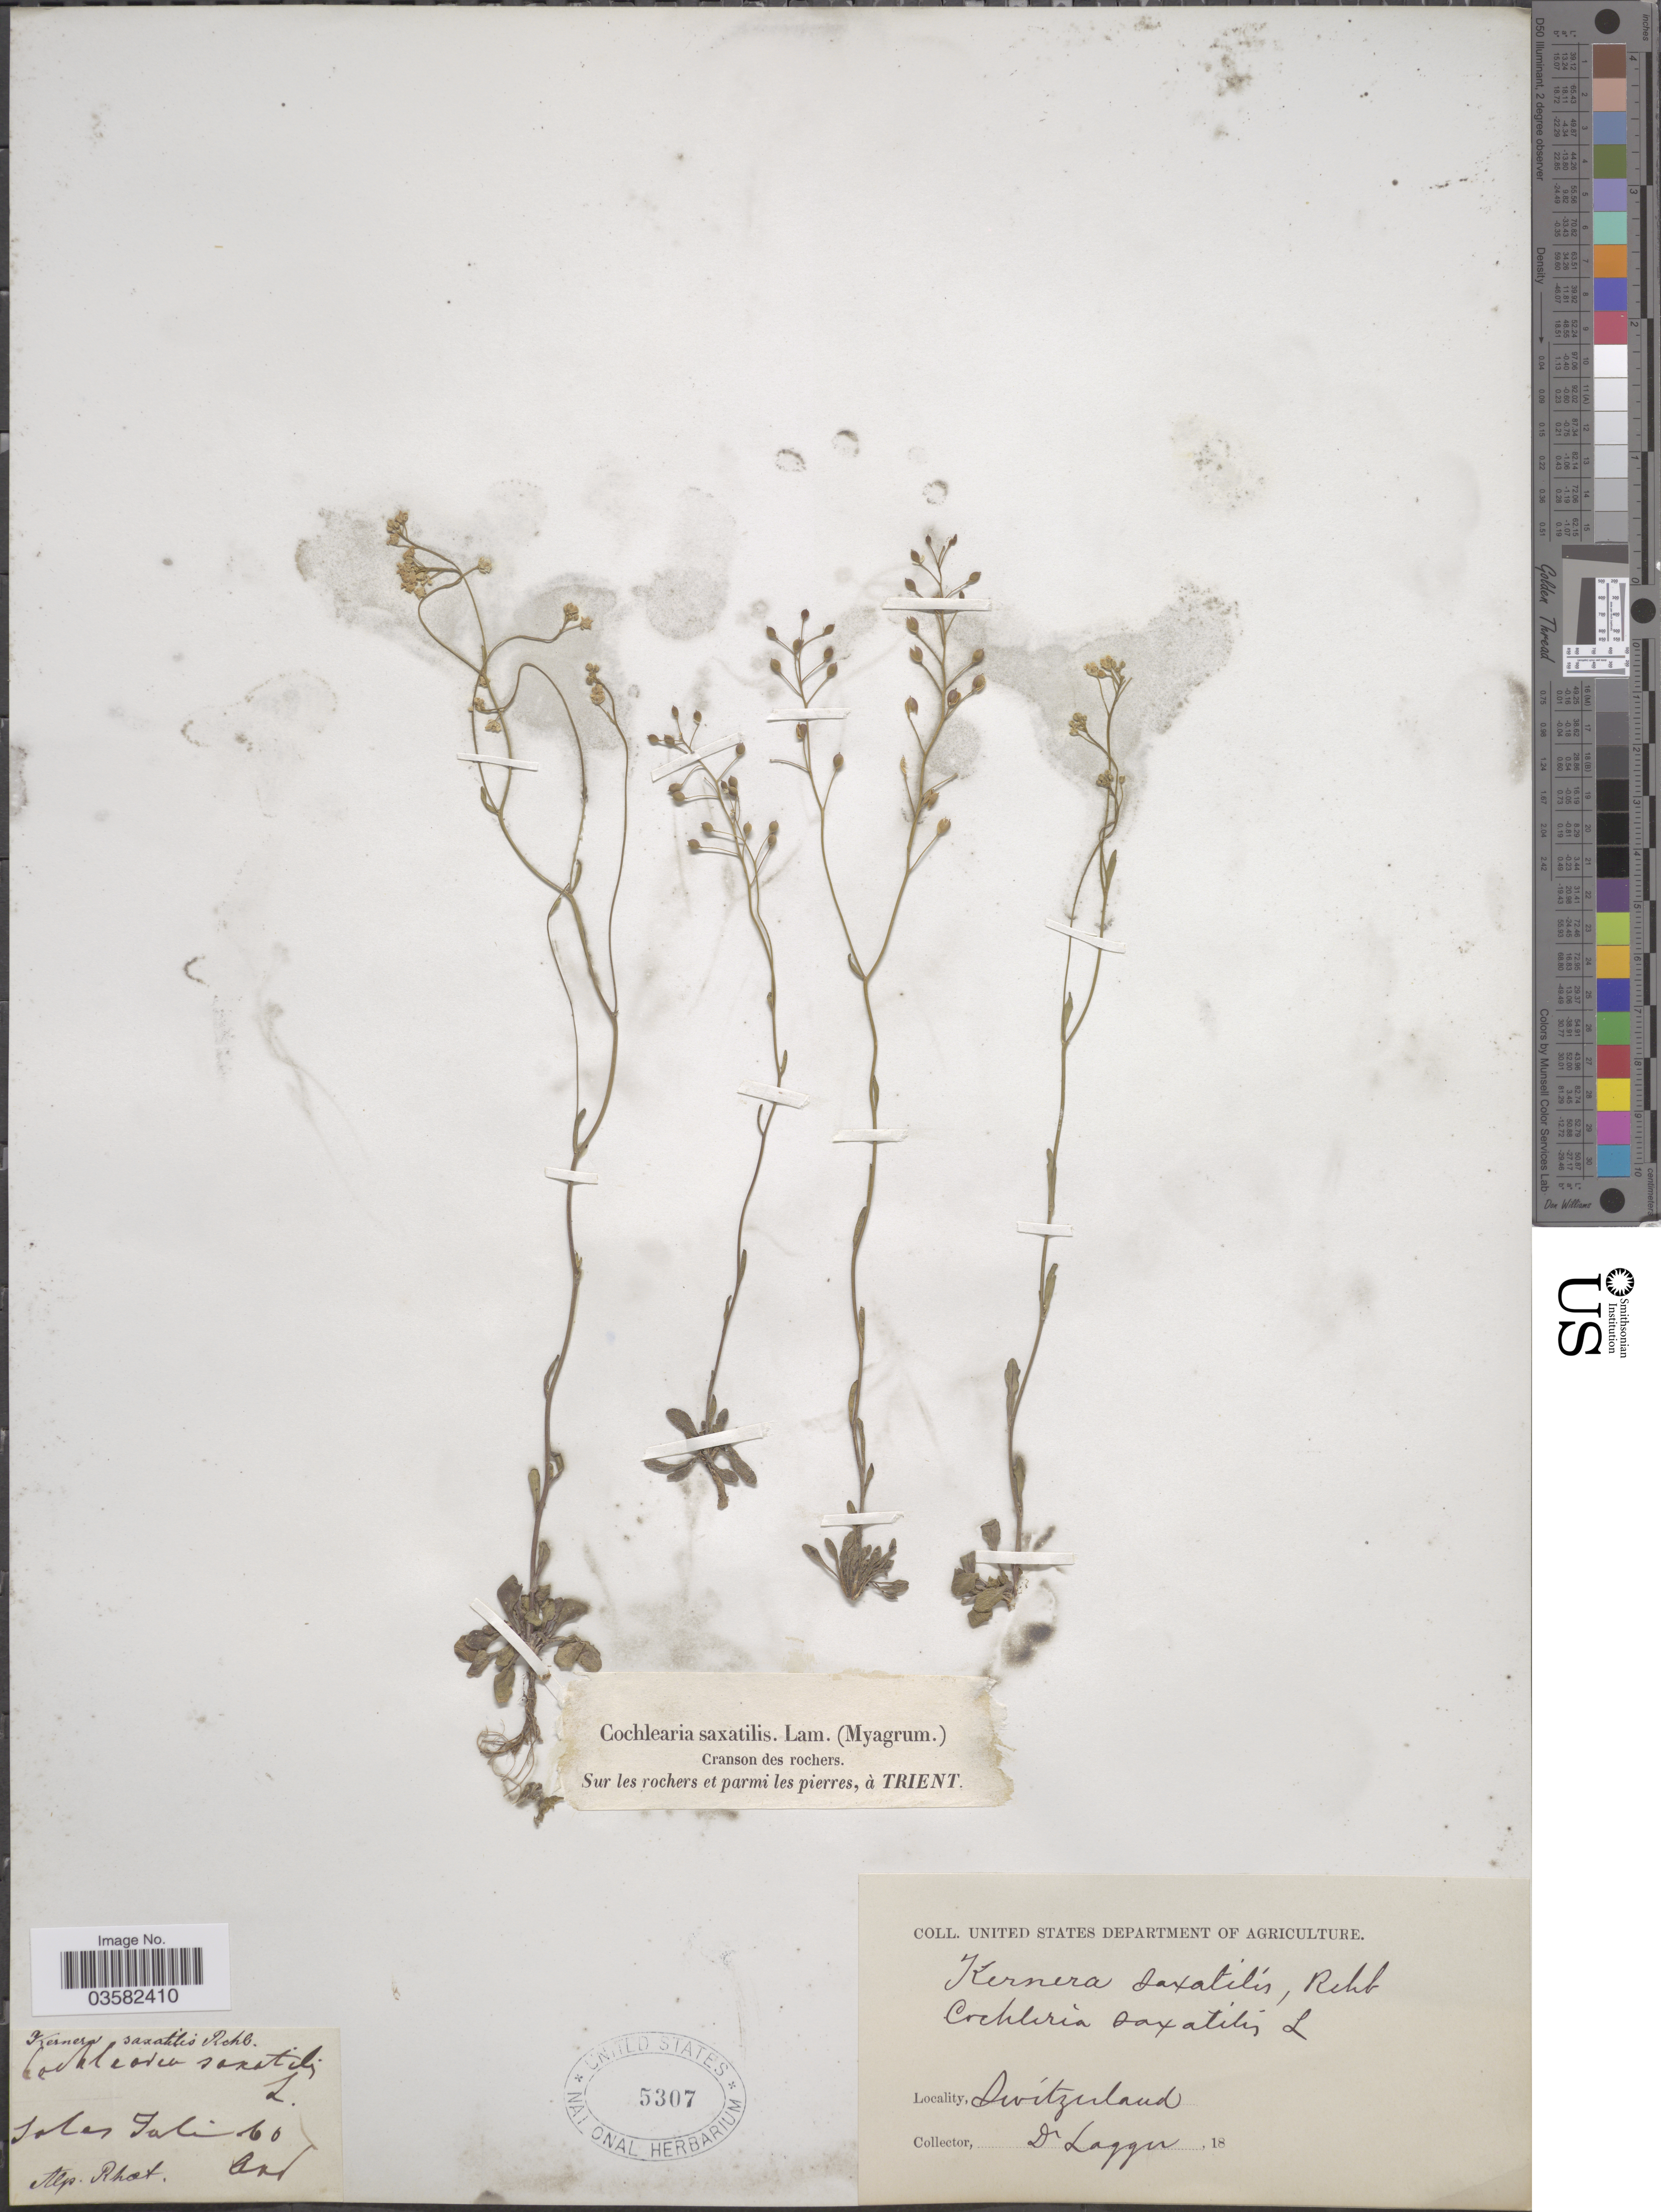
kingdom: Plantae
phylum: Tracheophyta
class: Magnoliopsida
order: Brassicales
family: Brassicaceae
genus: Kernera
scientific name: Kernera saxatilis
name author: (L.) Rchb.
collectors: F. J. Lagger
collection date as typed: Transcribed d/m/y: /7/60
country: Switzerland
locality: Alp. Rhæt.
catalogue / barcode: US 5307